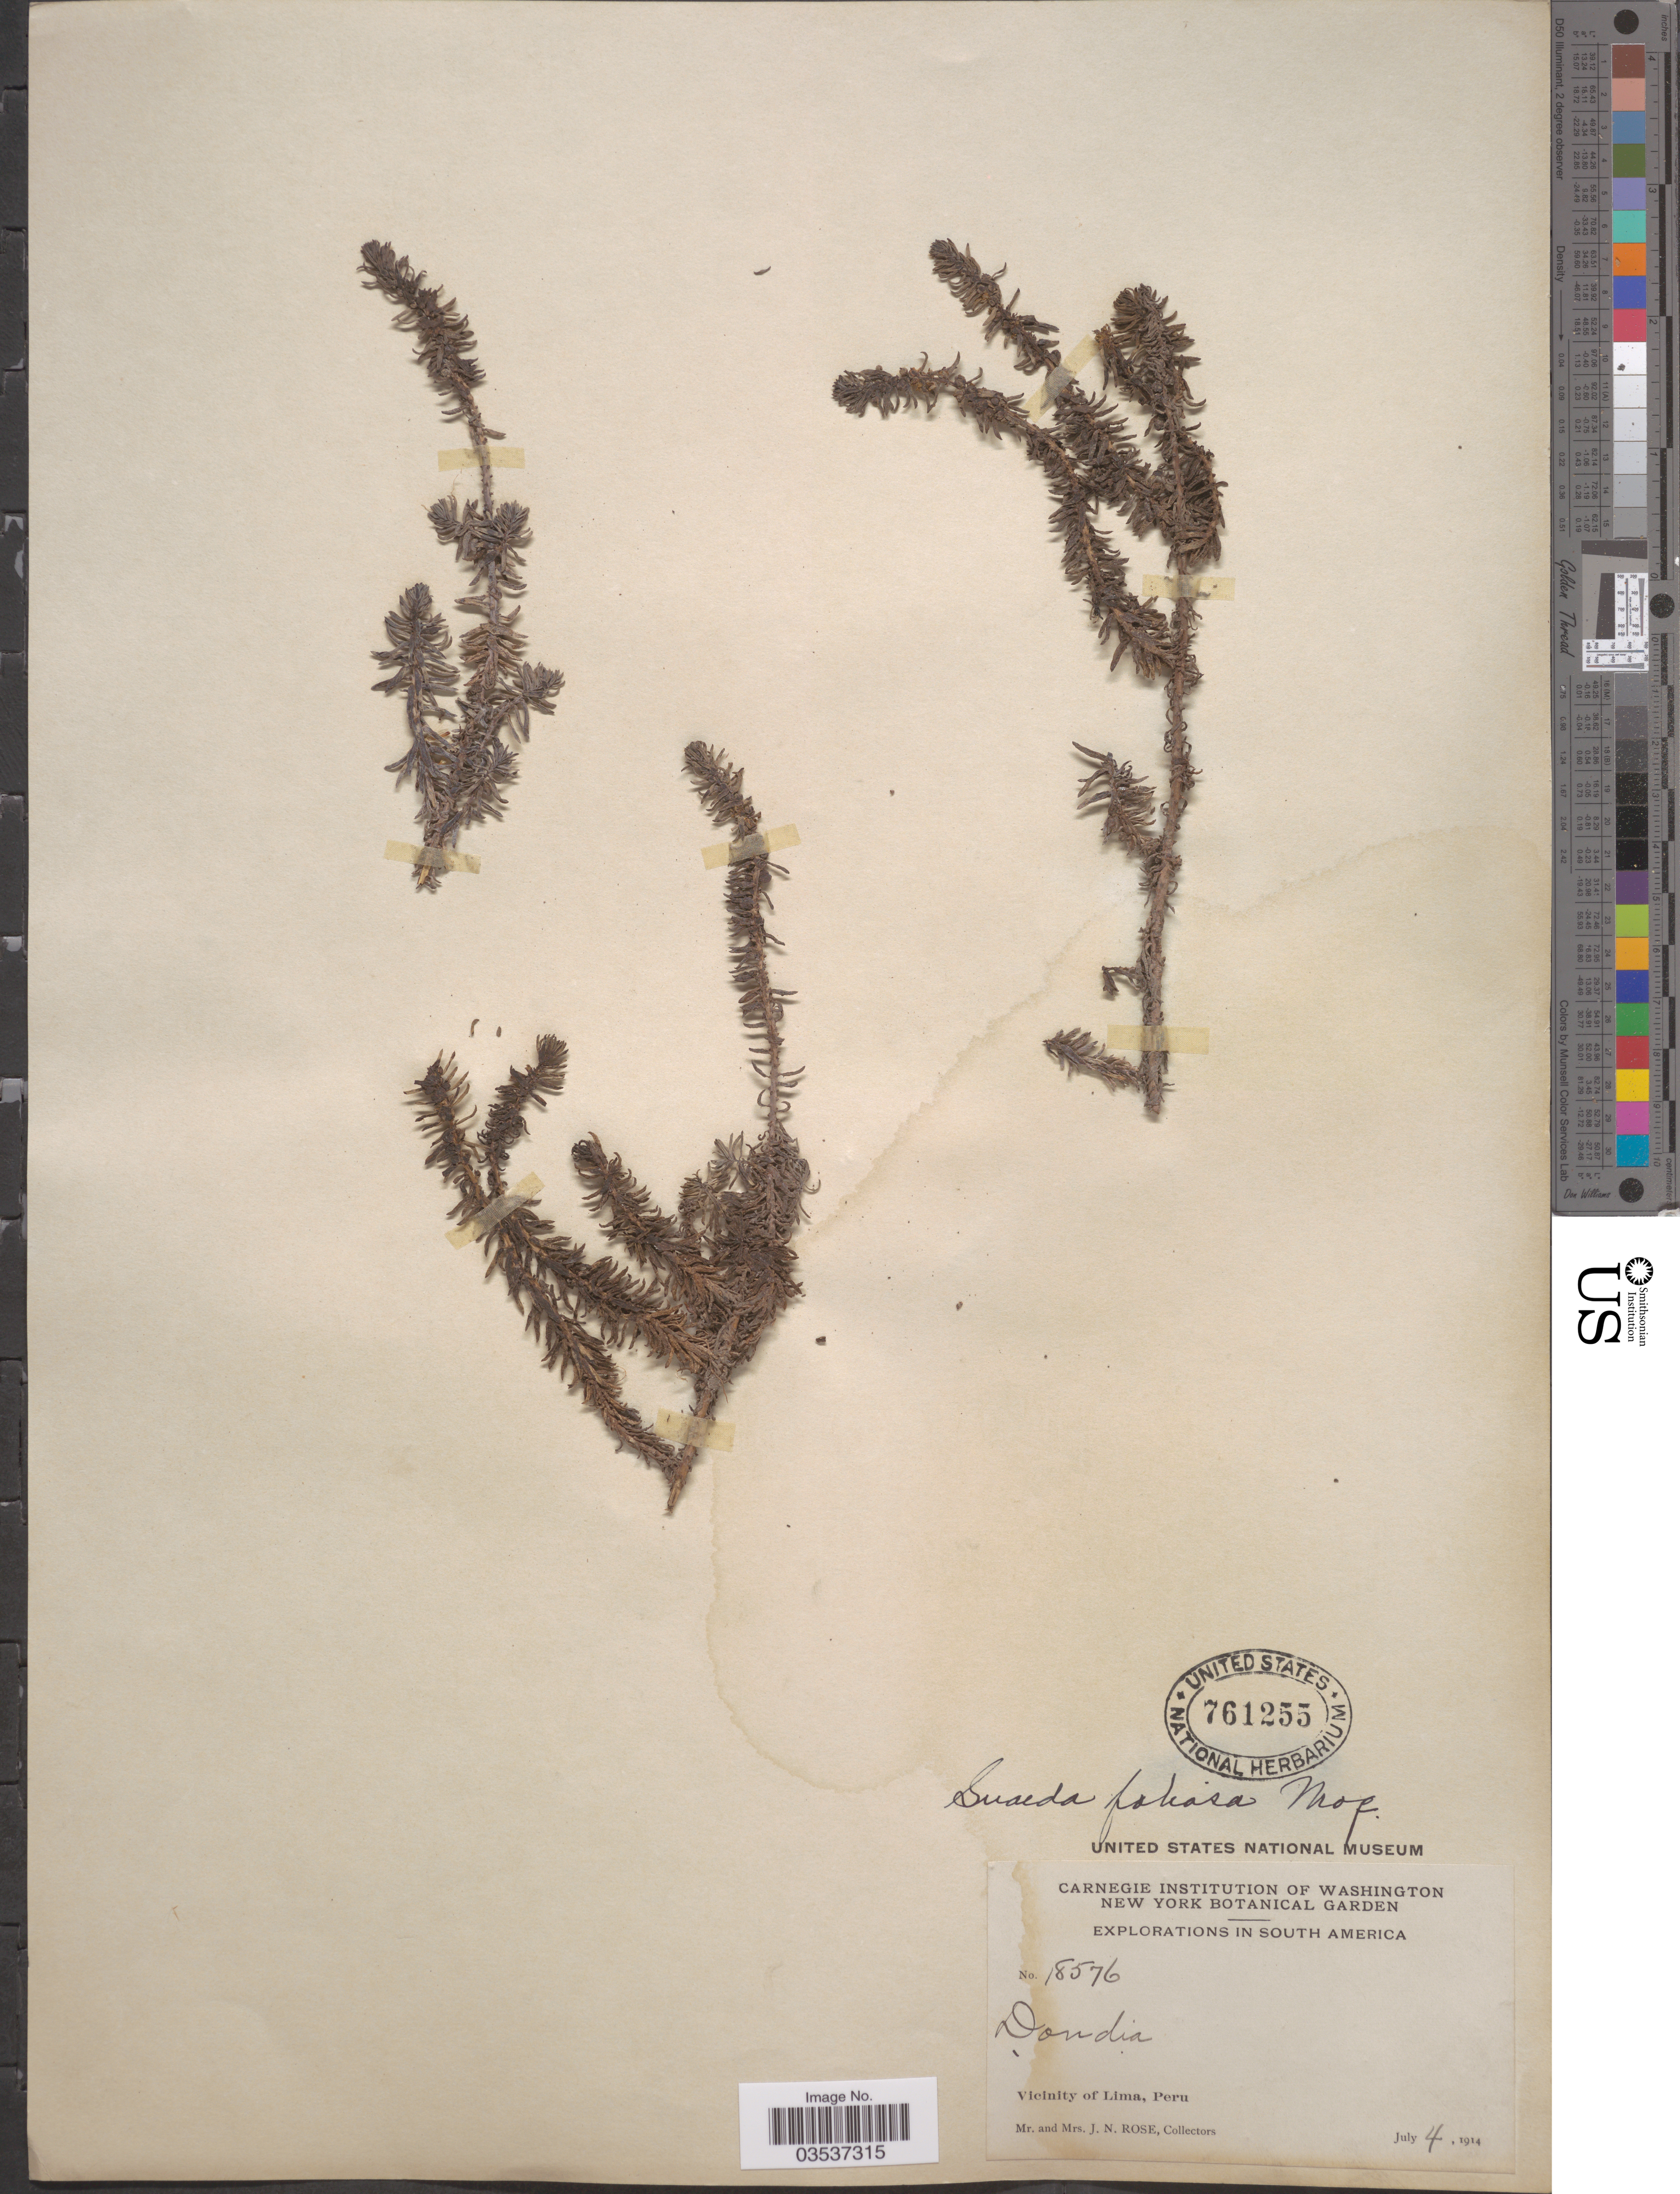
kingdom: Plantae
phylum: Tracheophyta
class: Magnoliopsida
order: Caryophyllales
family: Amaranthaceae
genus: Suaeda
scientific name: Suaeda foliosa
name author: Moq.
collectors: J. N. Rose & L. B. Rose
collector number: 18576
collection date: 1914-07-04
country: Peru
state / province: Lima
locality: Vicinity of Lima.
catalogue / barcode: US 761255